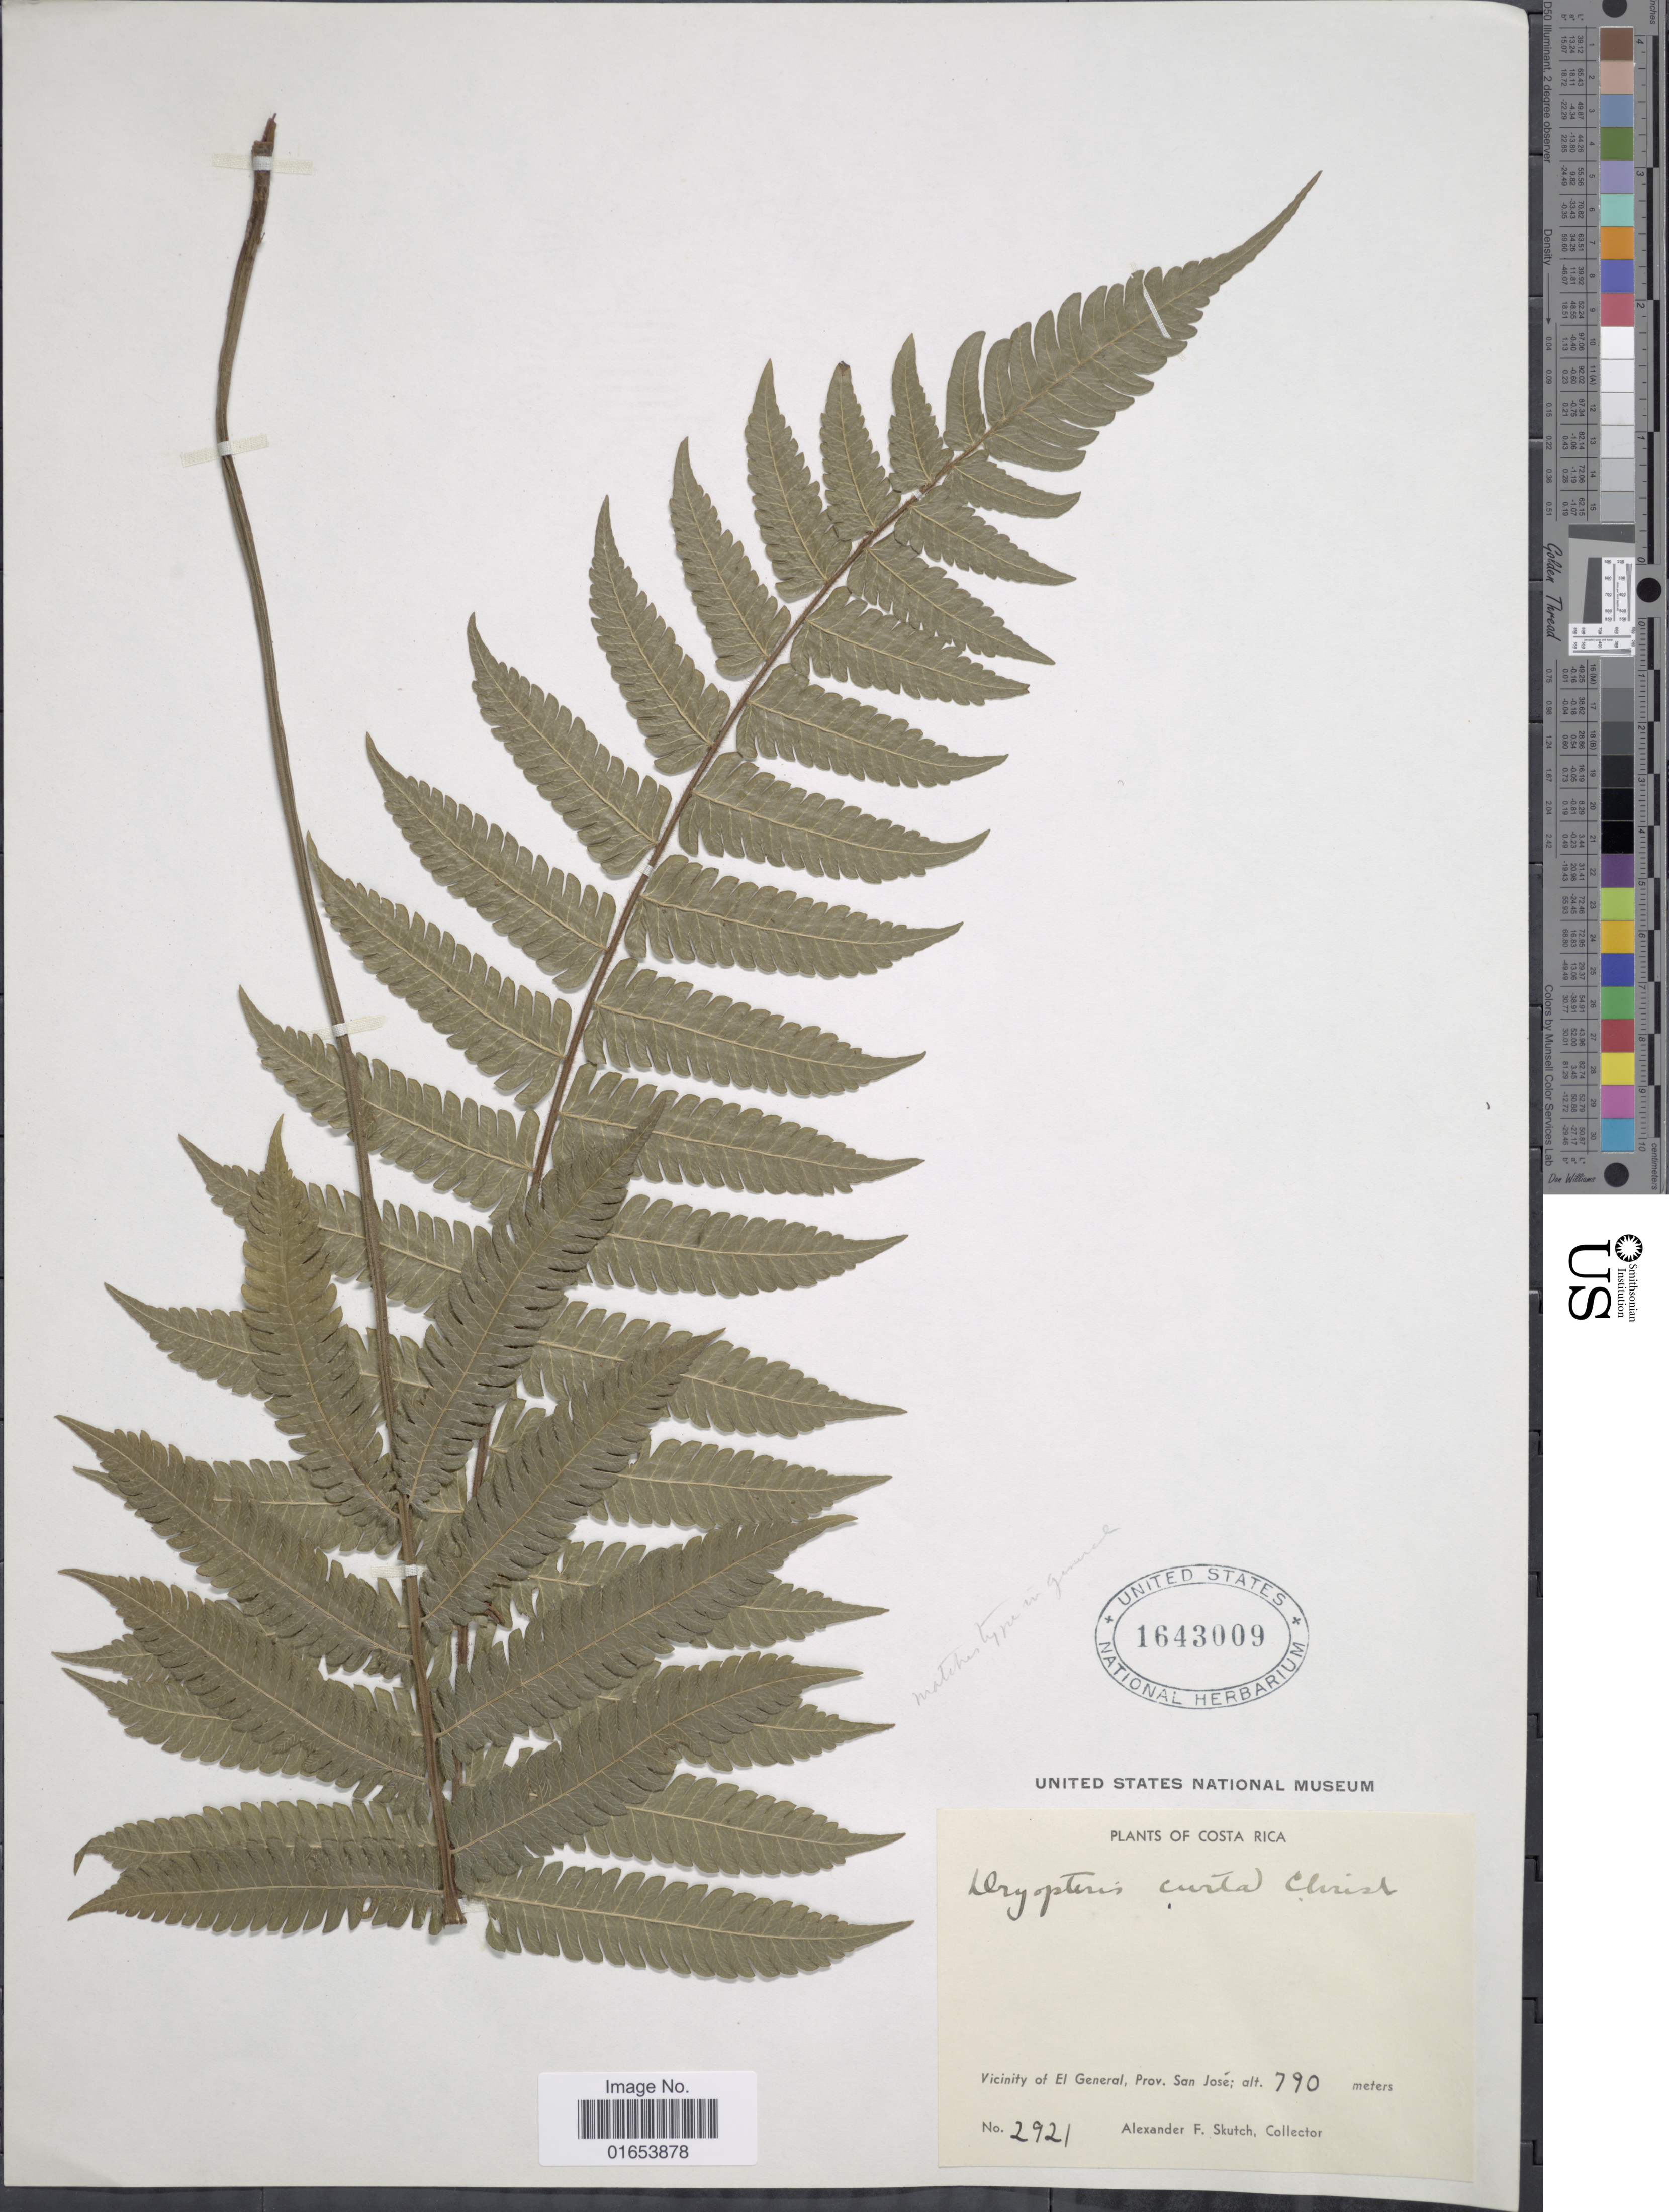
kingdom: Plantae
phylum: Tracheophyta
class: Polypodiopsida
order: Polypodiales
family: Thelypteridaceae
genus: Goniopteris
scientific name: Goniopteris curta (Christ) comb. nov., ined 2015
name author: (Christ)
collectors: A. F. Skutch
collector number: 2921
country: Costa Rica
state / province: San José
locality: Vicinity of El General, Prov. San Jose, Costa Rica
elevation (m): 790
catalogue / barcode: US 1643009